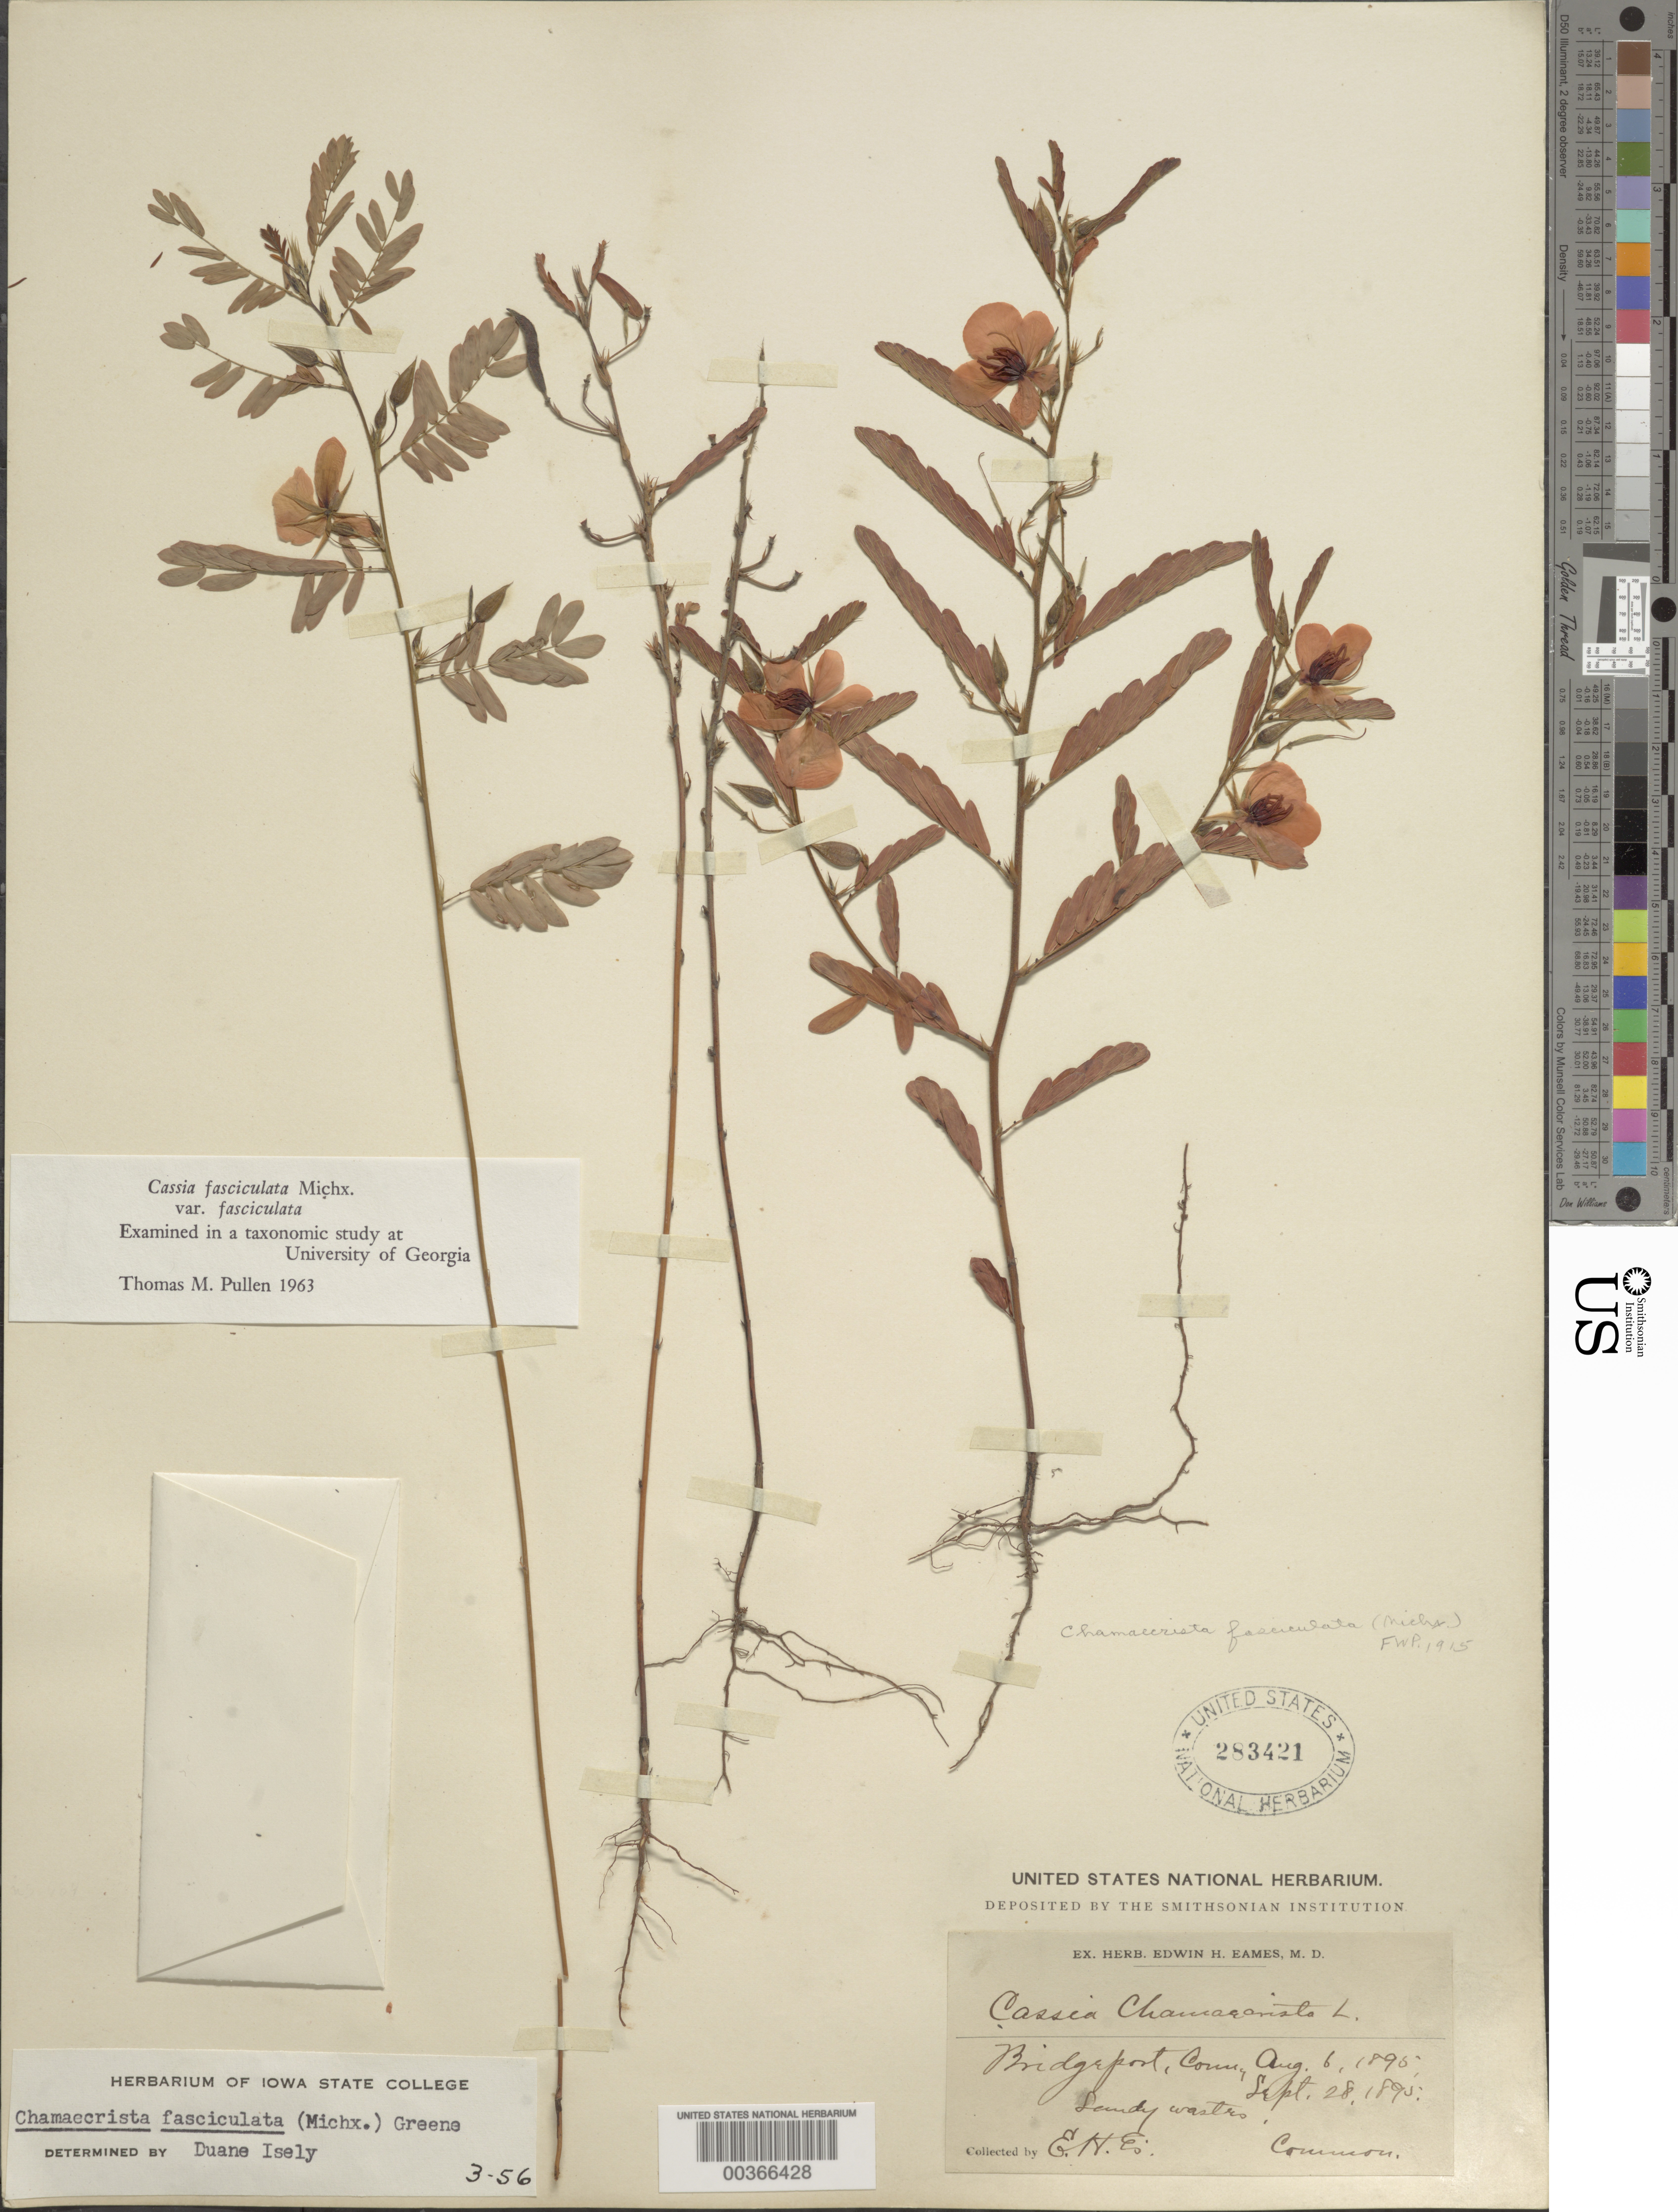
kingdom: Plantae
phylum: Tracheophyta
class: Magnoliopsida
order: Fabales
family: Fabaceae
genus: Chamaecrista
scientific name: Chamaecrista fasciculata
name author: (Michx.) Greene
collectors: E. H. Eames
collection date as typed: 06 Aug 1895 and 28 Sep 1895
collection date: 1895-08-06,1895-09-28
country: United States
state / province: Connecticut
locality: Bridgeport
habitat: Sandy wastes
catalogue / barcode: US 283421